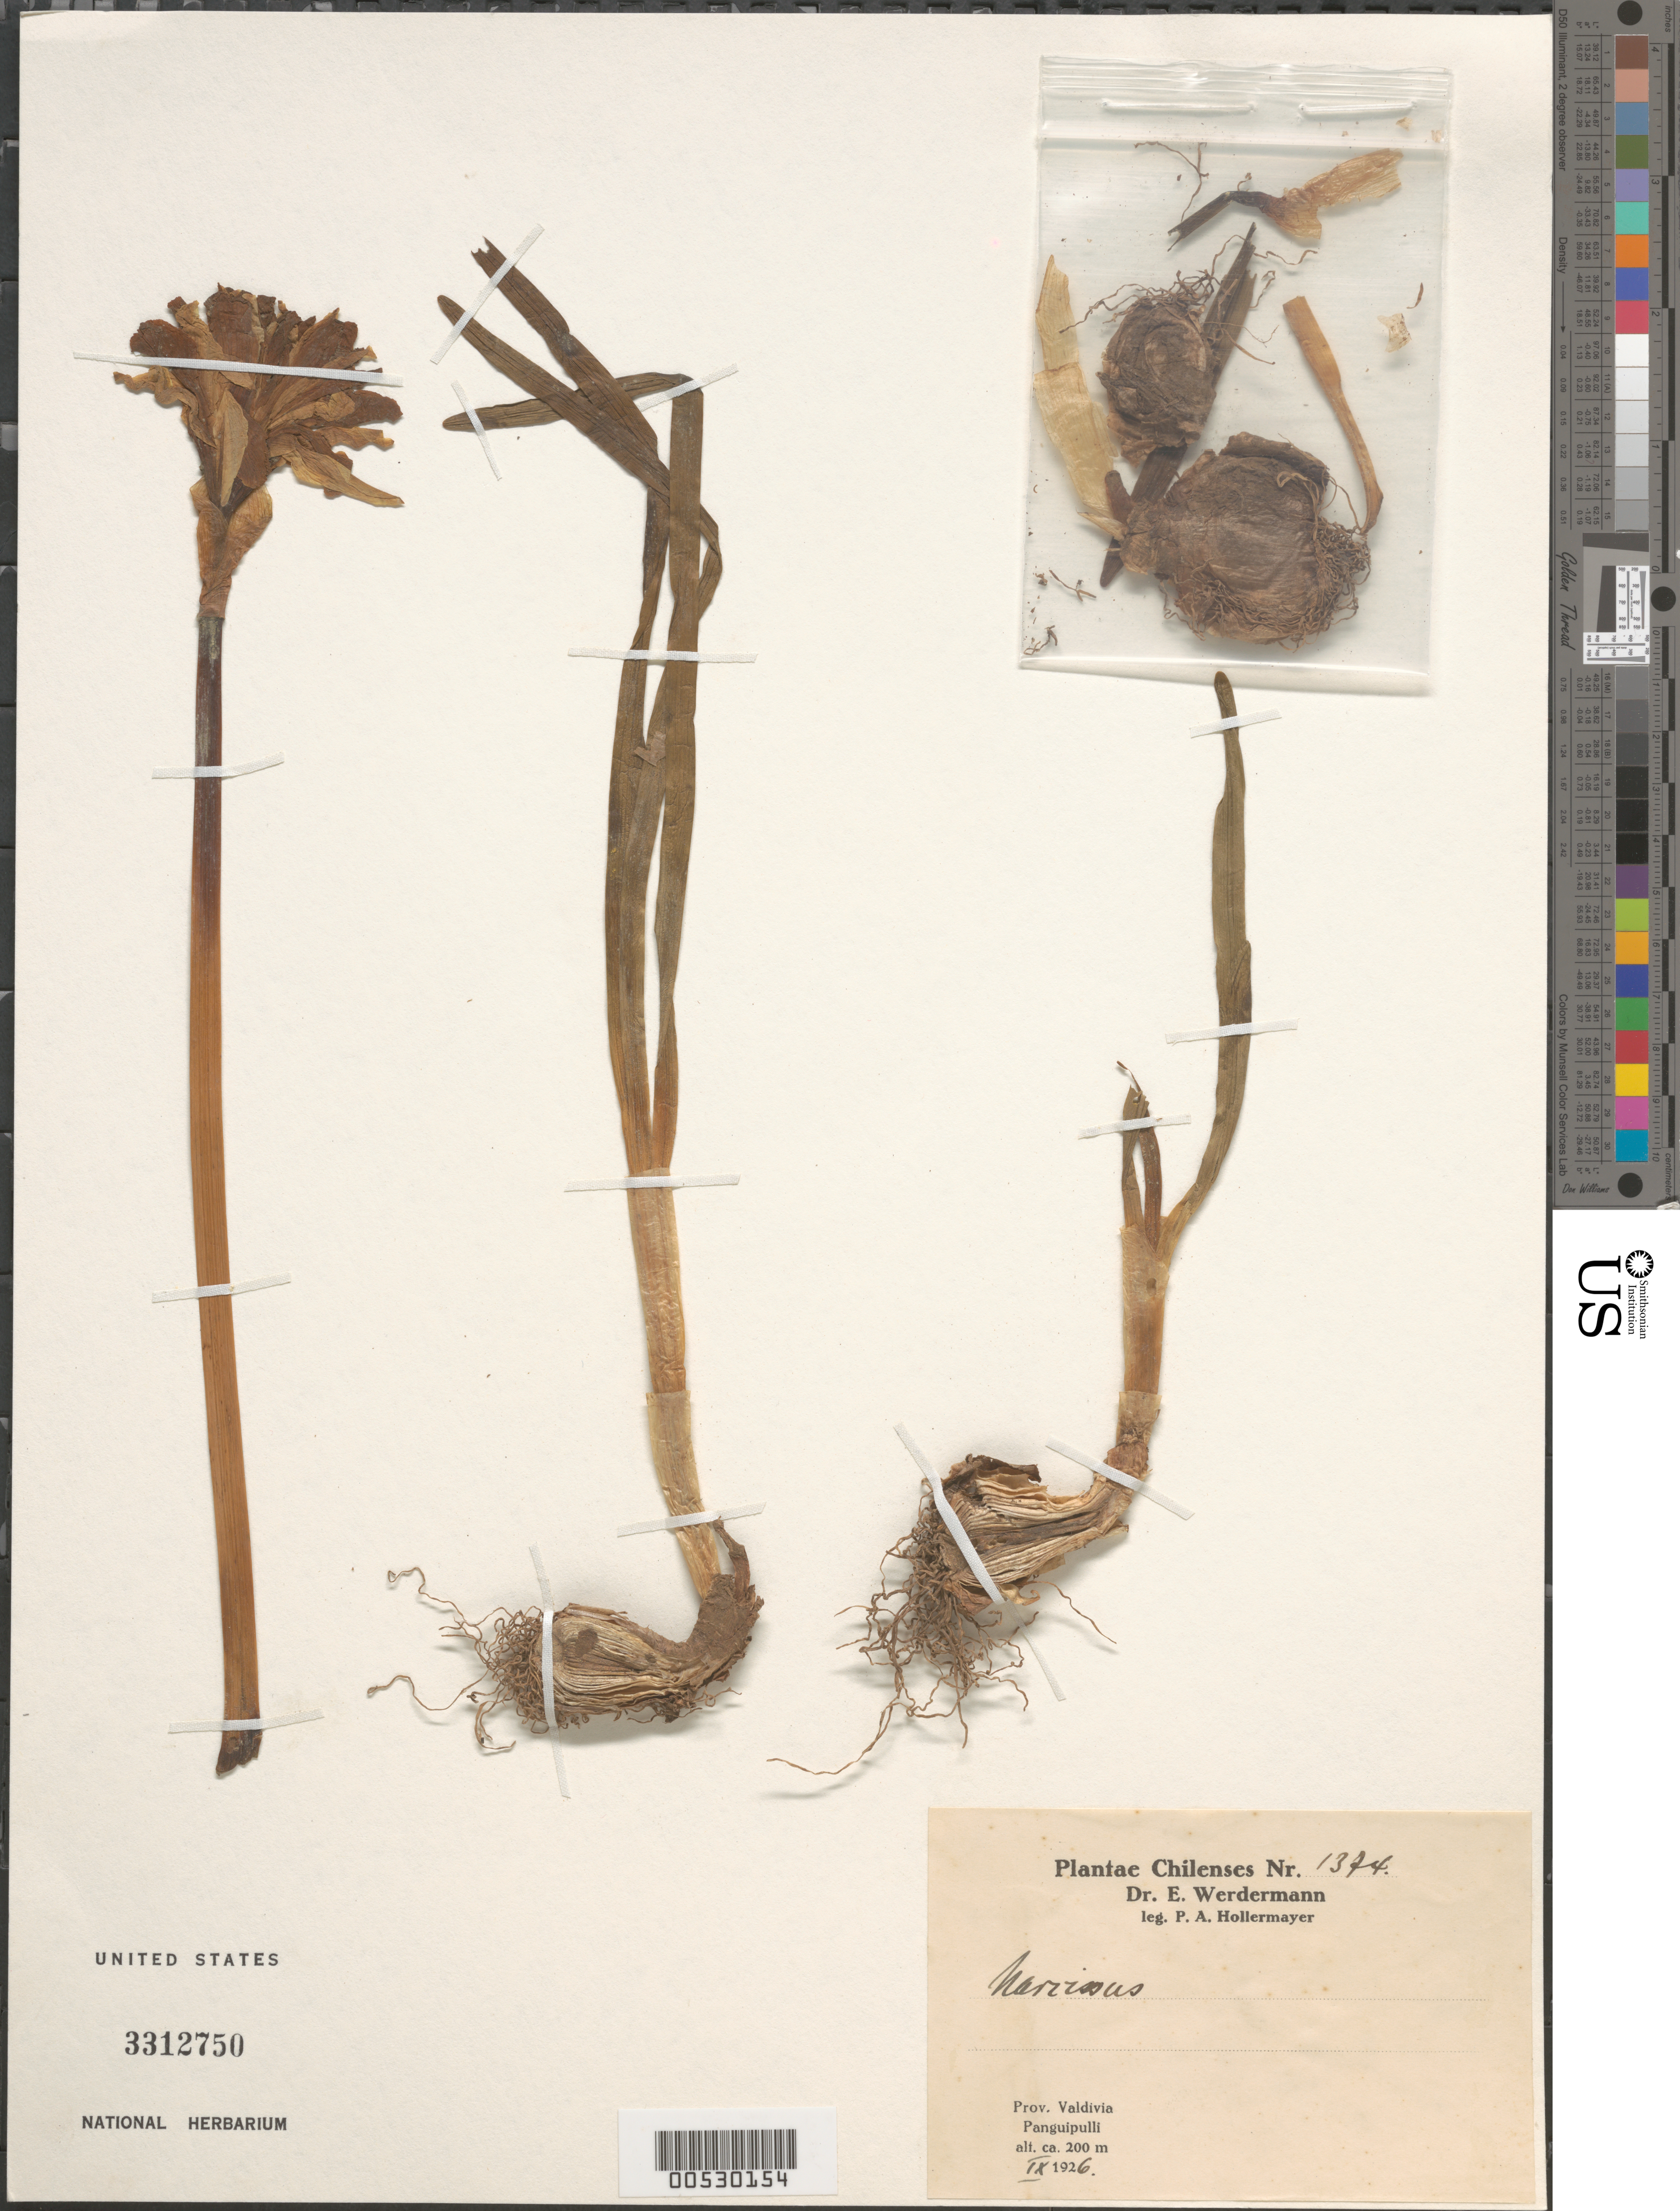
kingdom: Plantae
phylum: Tracheophyta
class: Liliopsida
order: Asparagales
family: Amaryllidaceae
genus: Narcissus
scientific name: Narcissus sp.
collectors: A. Hollermayer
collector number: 1374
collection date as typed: Sep 1926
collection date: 1926-09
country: Chile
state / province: Los Lagos (X)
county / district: Valdivia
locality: Panguipulli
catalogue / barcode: US 3312750